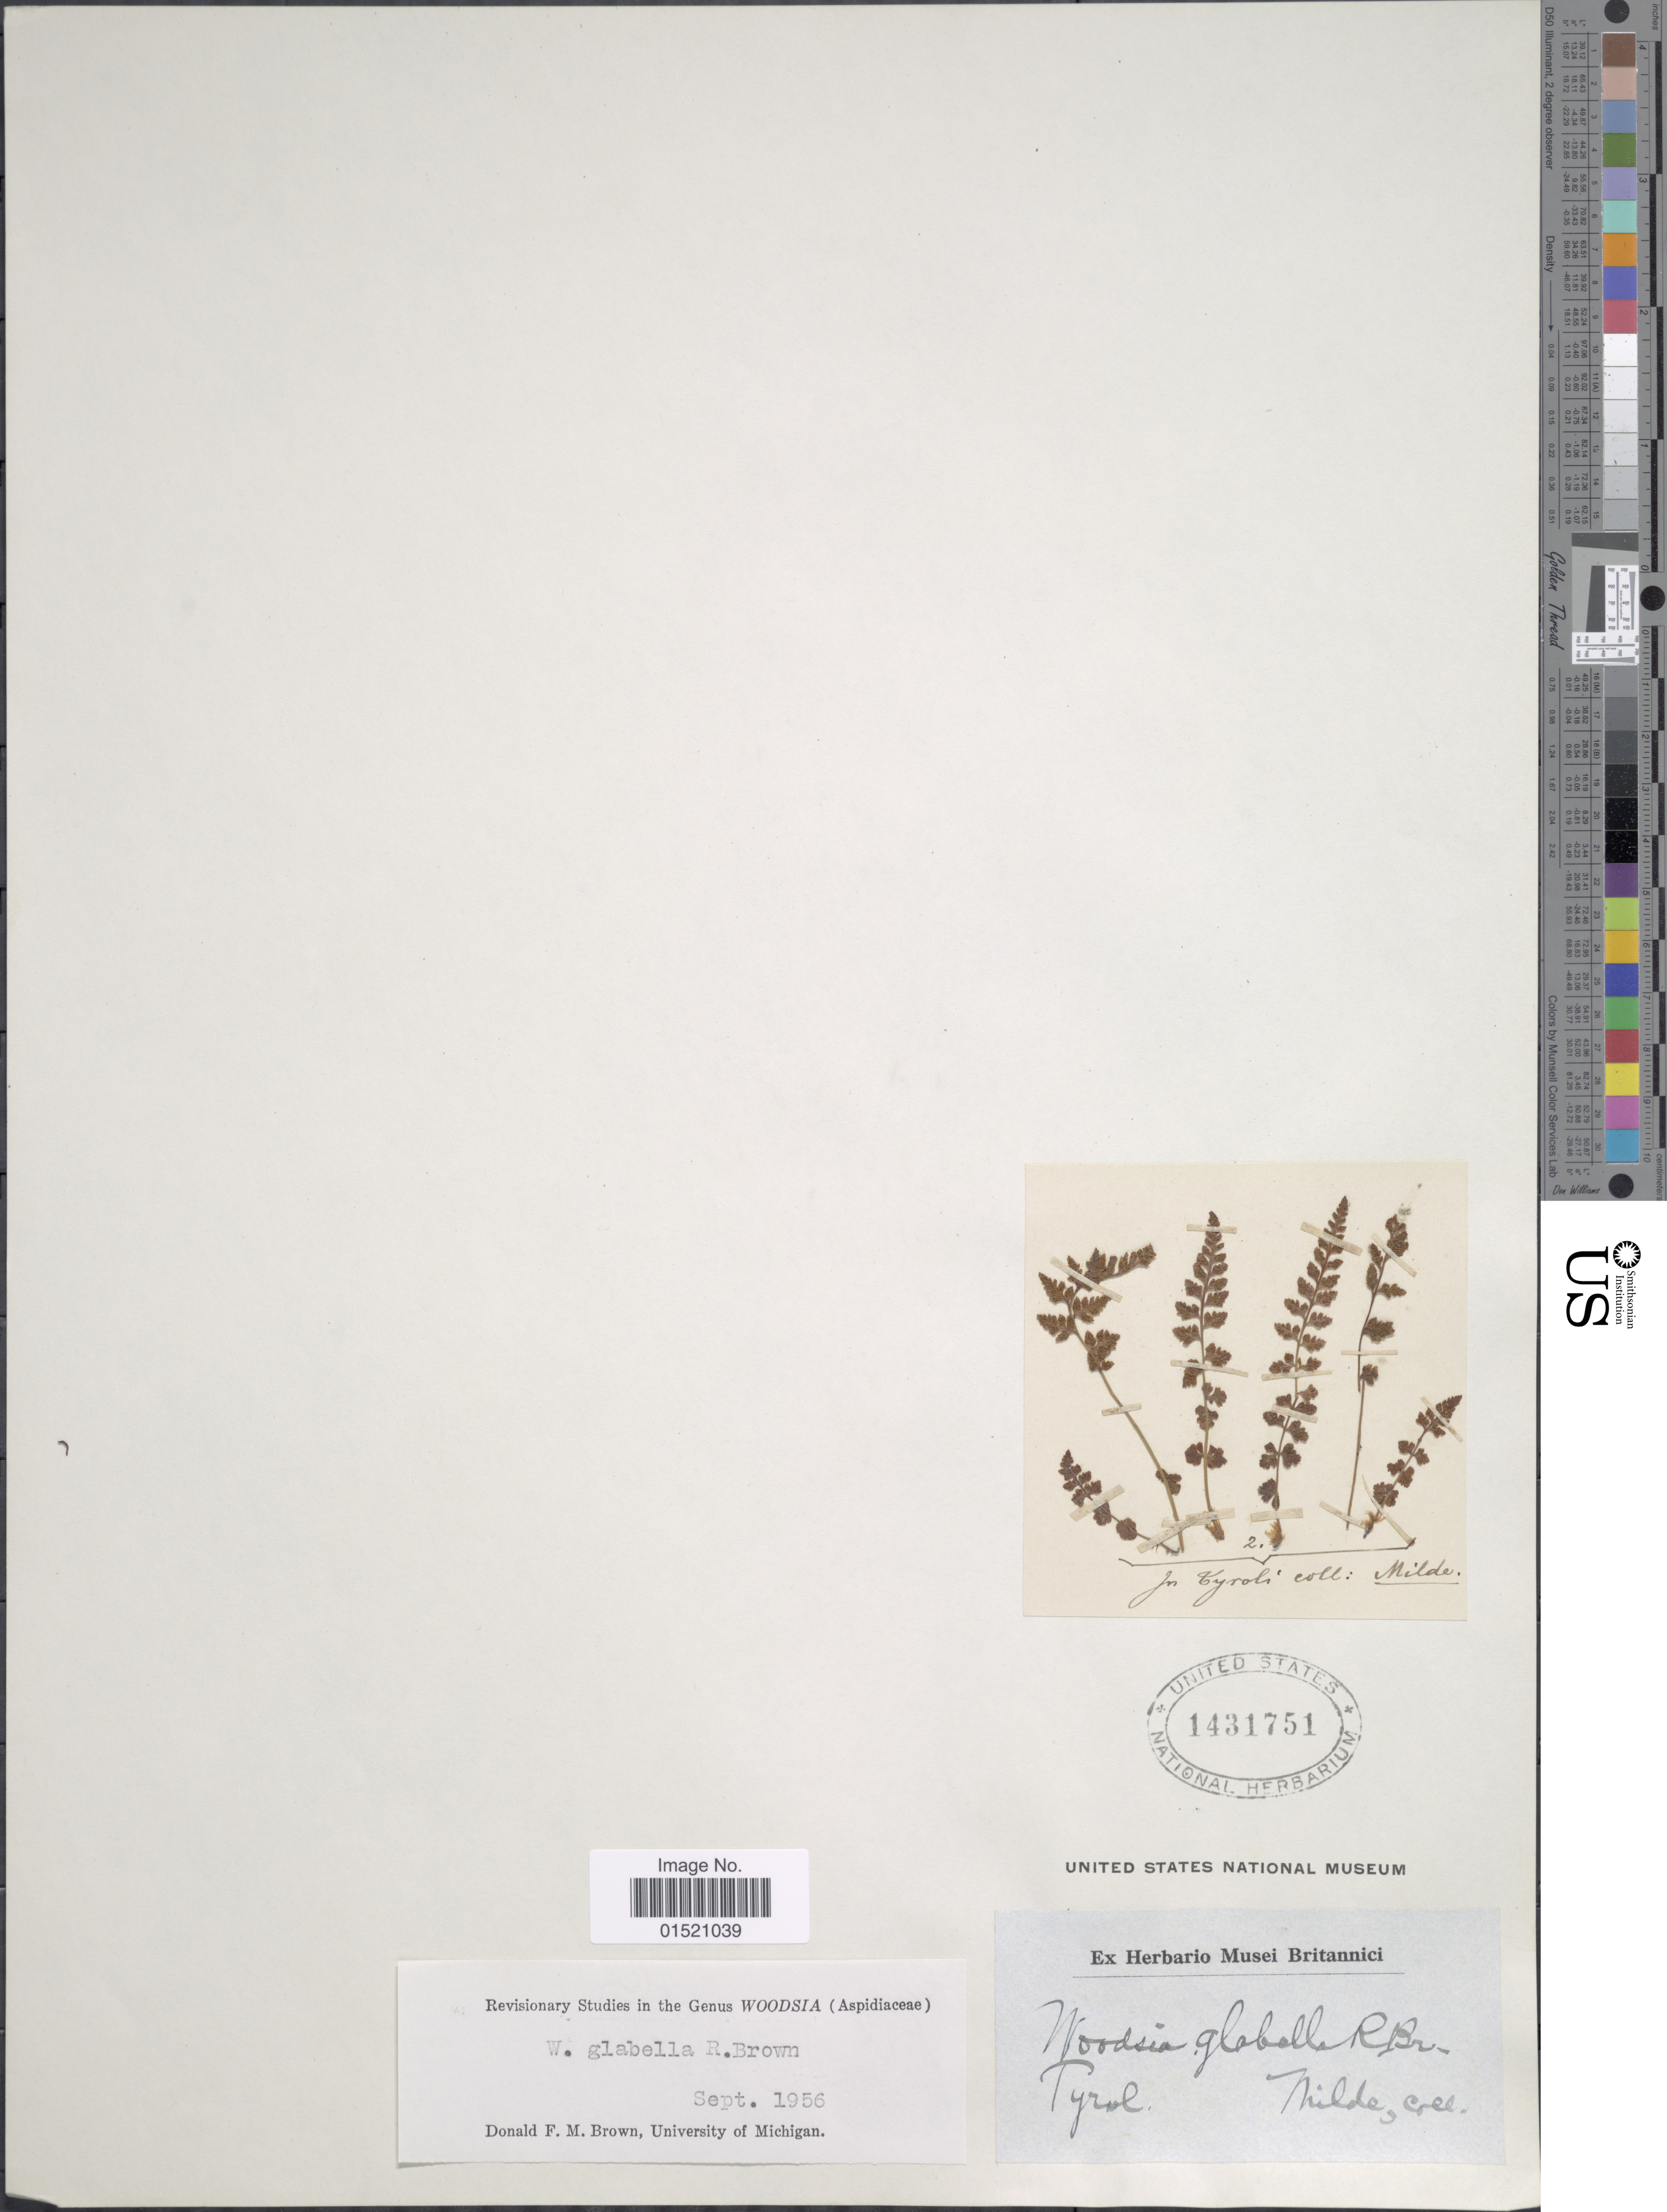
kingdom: Plantae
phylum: Tracheophyta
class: Polypodiopsida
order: Polypodiales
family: Woodsiaceae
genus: Woodsia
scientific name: Woodsia pulchella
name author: Bertol.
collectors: Milde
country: Austria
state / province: Tirol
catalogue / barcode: US 1431751